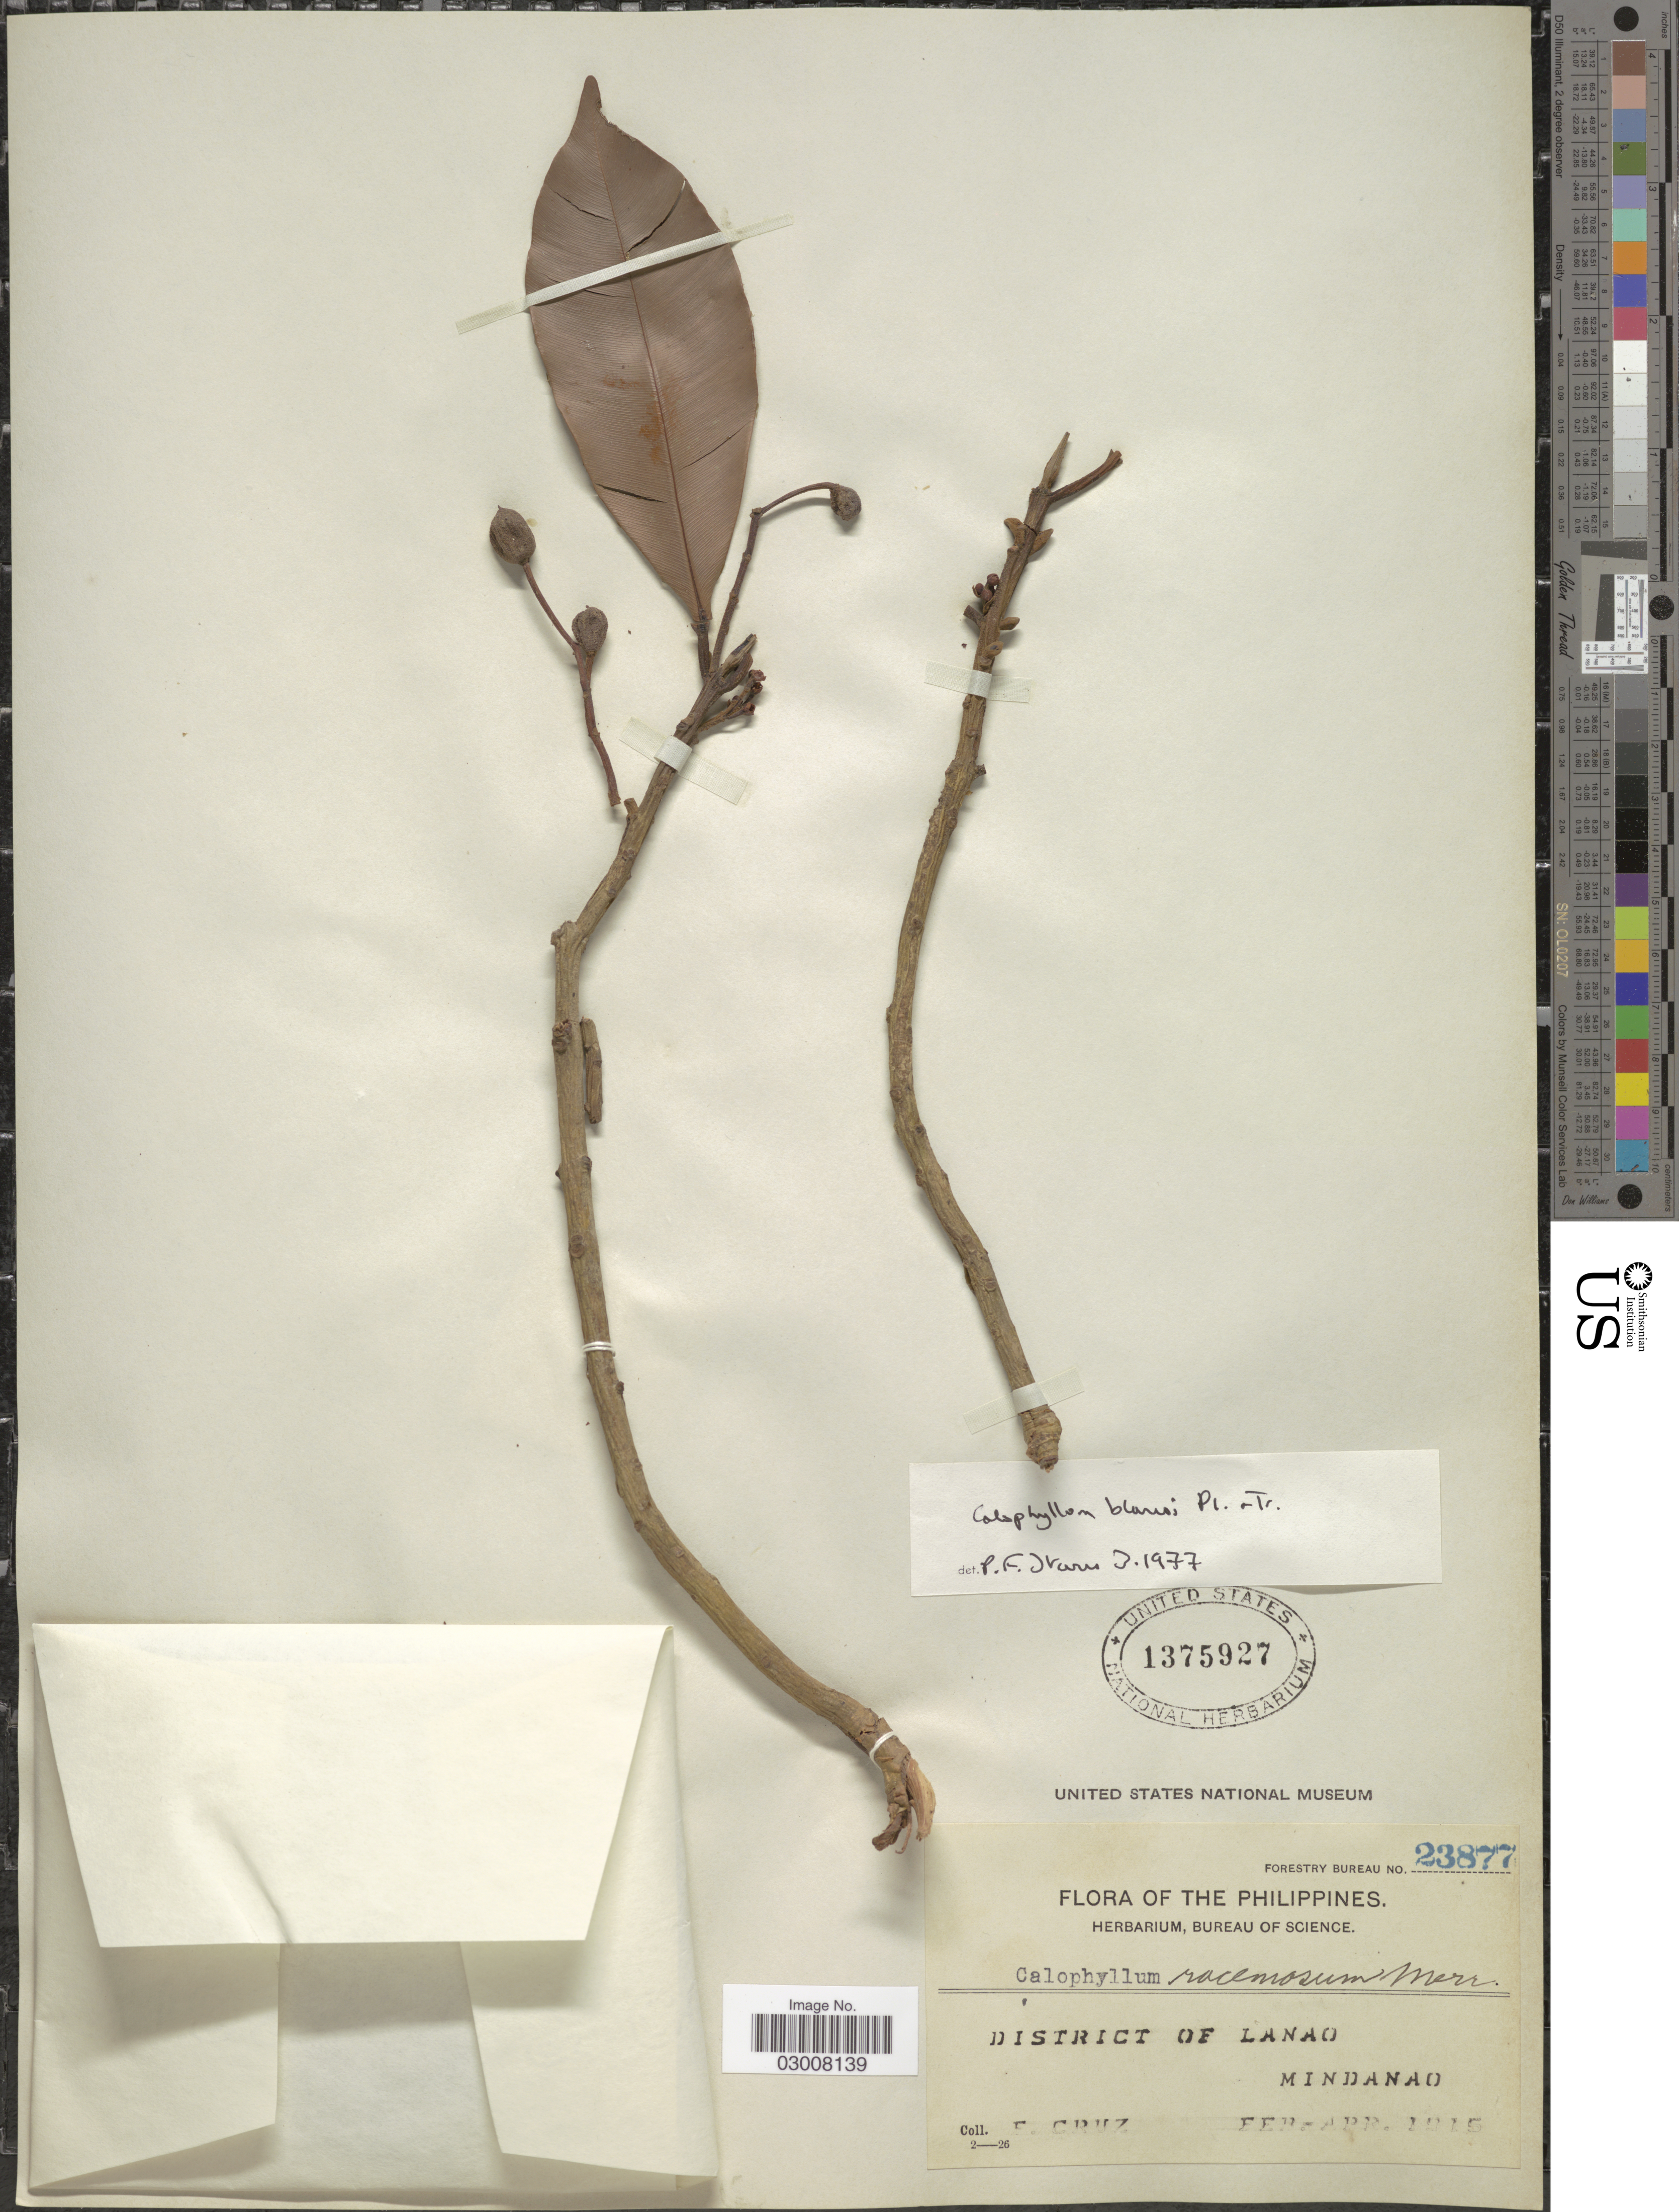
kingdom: Plantae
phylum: Tracheophyta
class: Magnoliopsida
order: Malpighiales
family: Calophyllaceae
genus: Calophyllum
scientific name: Calophyllum blancoi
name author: Planch. & Triana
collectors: E. Cruz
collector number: Forestry Bureau 23877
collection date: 1915-02/1915-04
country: Philippines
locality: District of Lanao, Mindanao.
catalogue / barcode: US 1375927